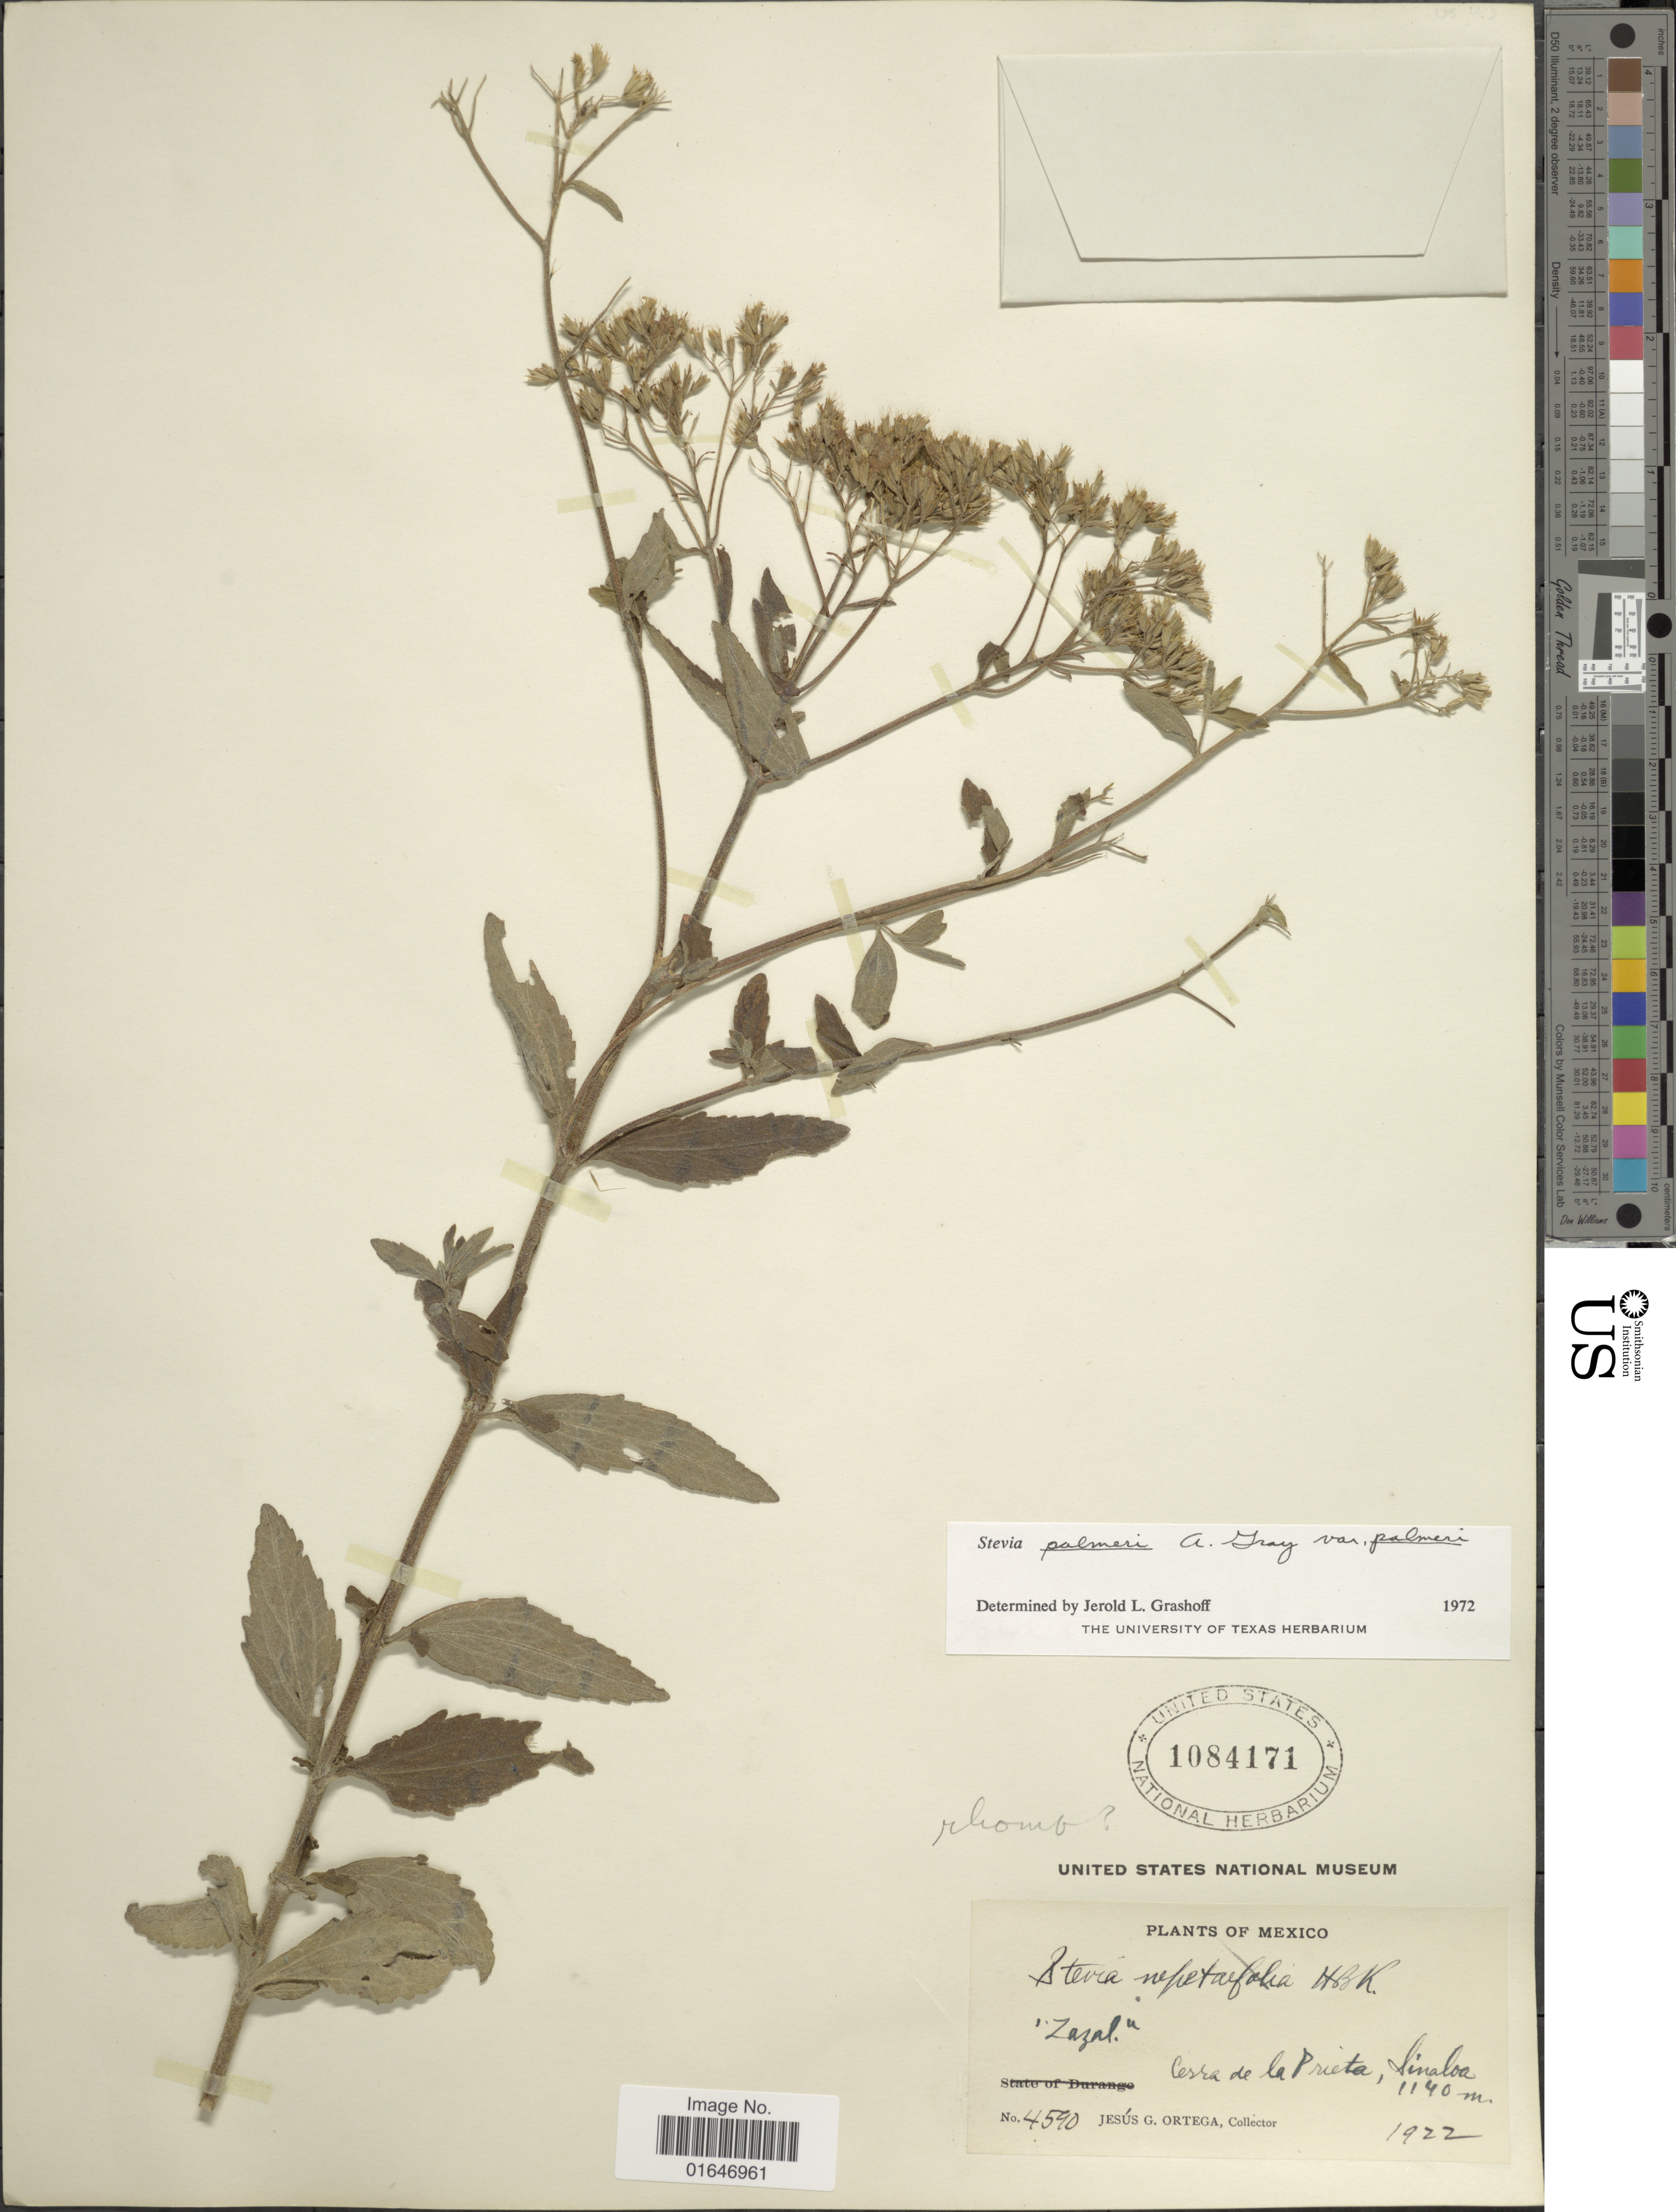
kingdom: Plantae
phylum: Tracheophyta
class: Magnoliopsida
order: Asterales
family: Asteraceae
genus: Stevia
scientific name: Stevia palmeri var. palmeri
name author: A. Gray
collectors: J. Ortega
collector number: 4590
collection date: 1922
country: Mexico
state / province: Sinaloa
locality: Zazal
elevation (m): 1140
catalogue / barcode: US 1084171